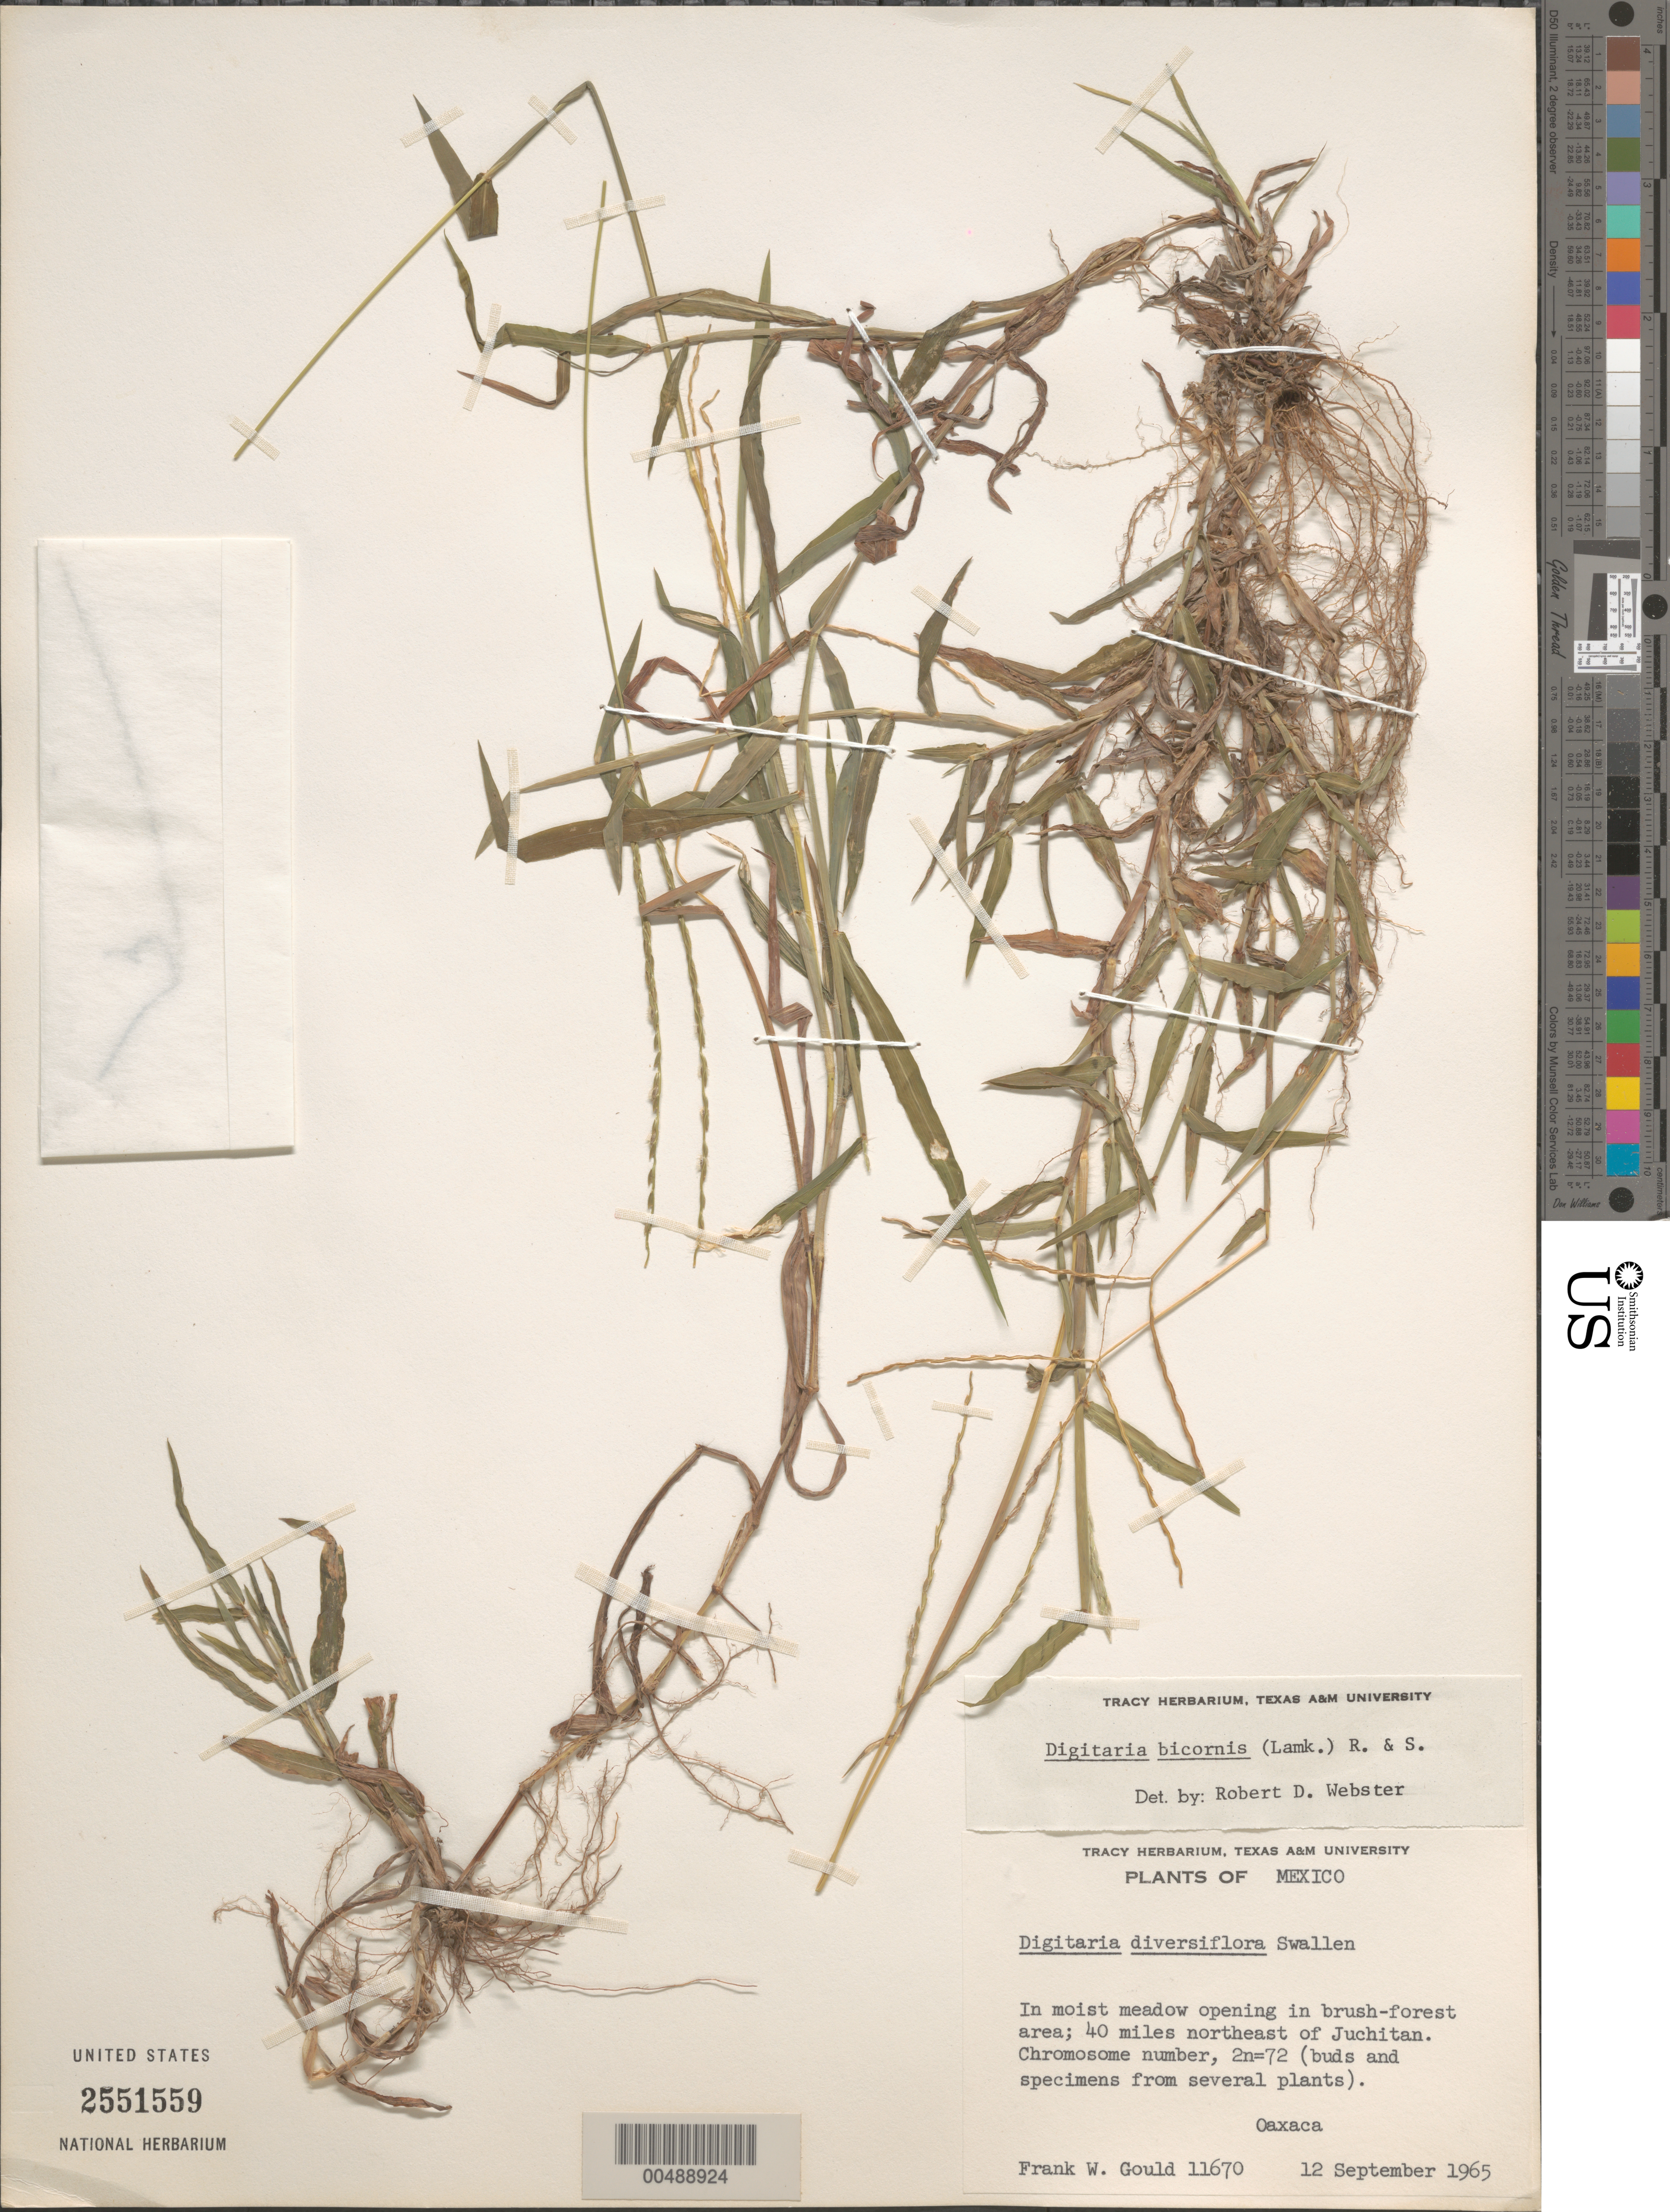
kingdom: Plantae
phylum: Tracheophyta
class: Liliopsida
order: Poales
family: Poaceae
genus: Digitaria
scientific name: Digitaria bicornis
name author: (Lam.) Roem. & Schult.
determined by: Webster, Robert D.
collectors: F. W. Gould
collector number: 11670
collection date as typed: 12 Sep 1965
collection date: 1965-09-12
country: Mexico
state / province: Oaxaca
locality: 40 mi NE of Juchitan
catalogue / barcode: US 2551559